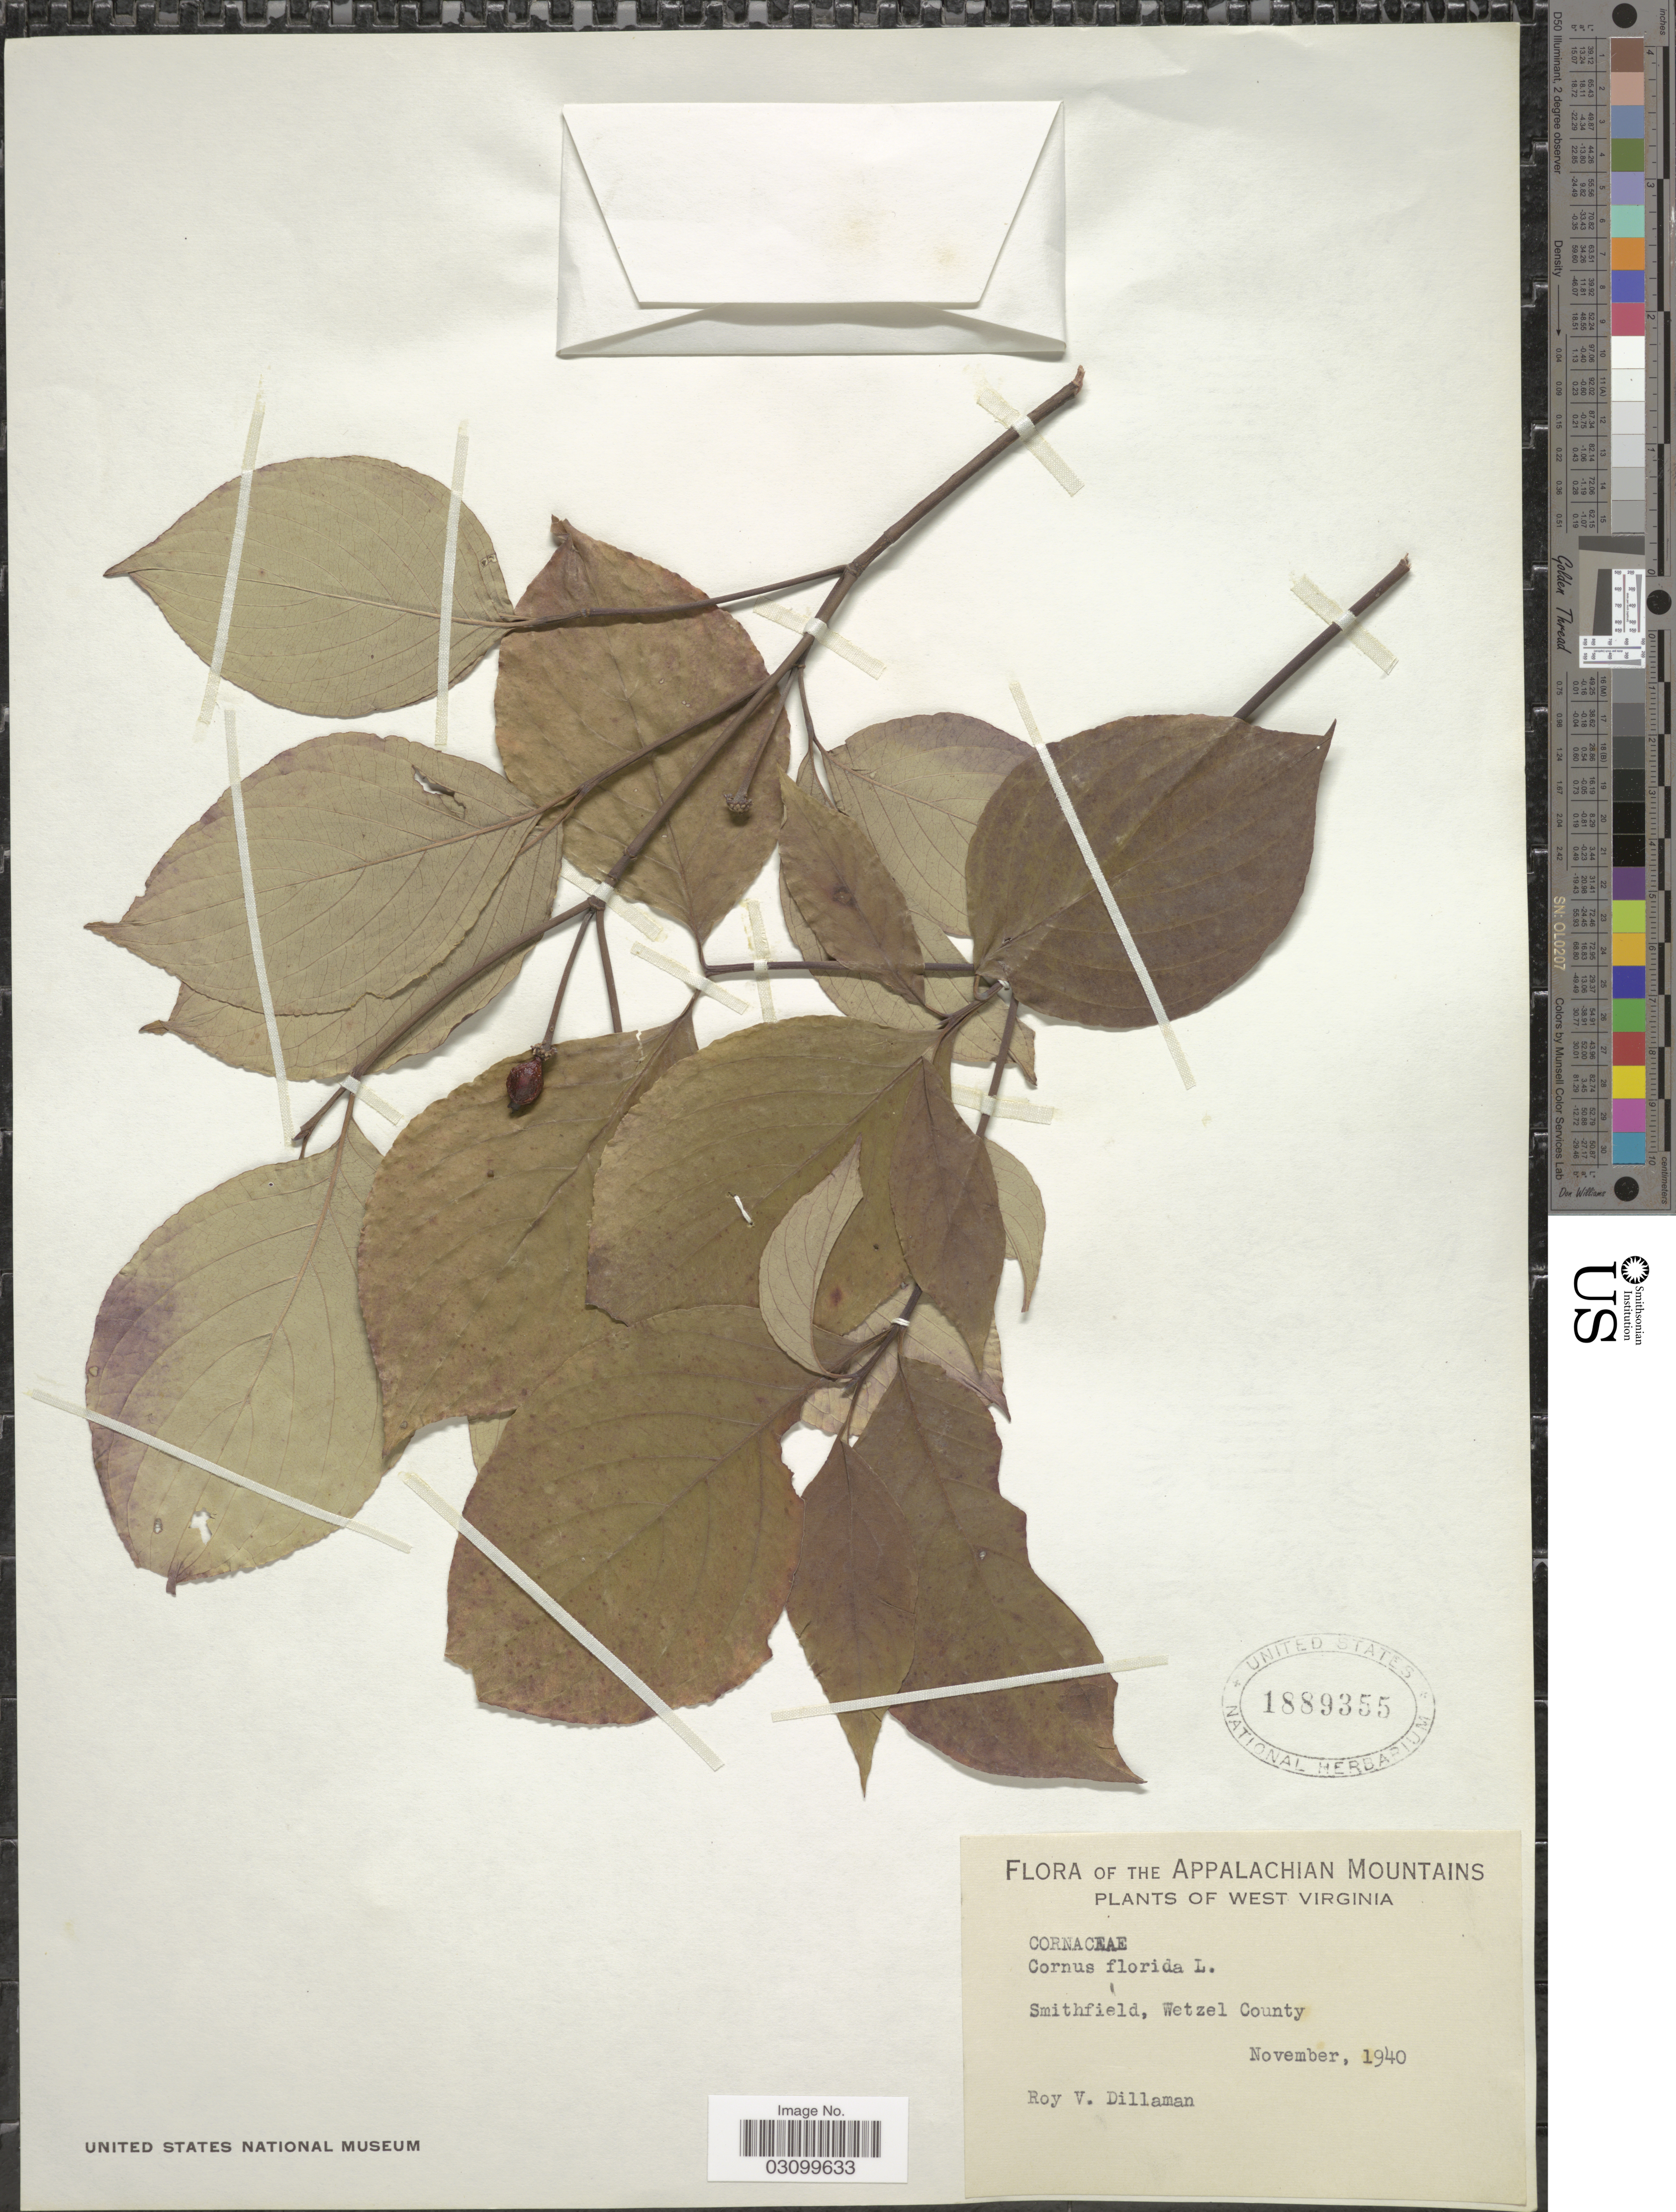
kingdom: Plantae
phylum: Tracheophyta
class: Magnoliopsida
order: Cornales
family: Cornaceae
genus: Cornus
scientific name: Cornus florida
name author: L.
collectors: R. Dillaman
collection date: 1940-11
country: United States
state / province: West Virginia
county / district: Wetzel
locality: The Appalachian Mountains. Smithfield, Wetzel County.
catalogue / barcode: US 1889355